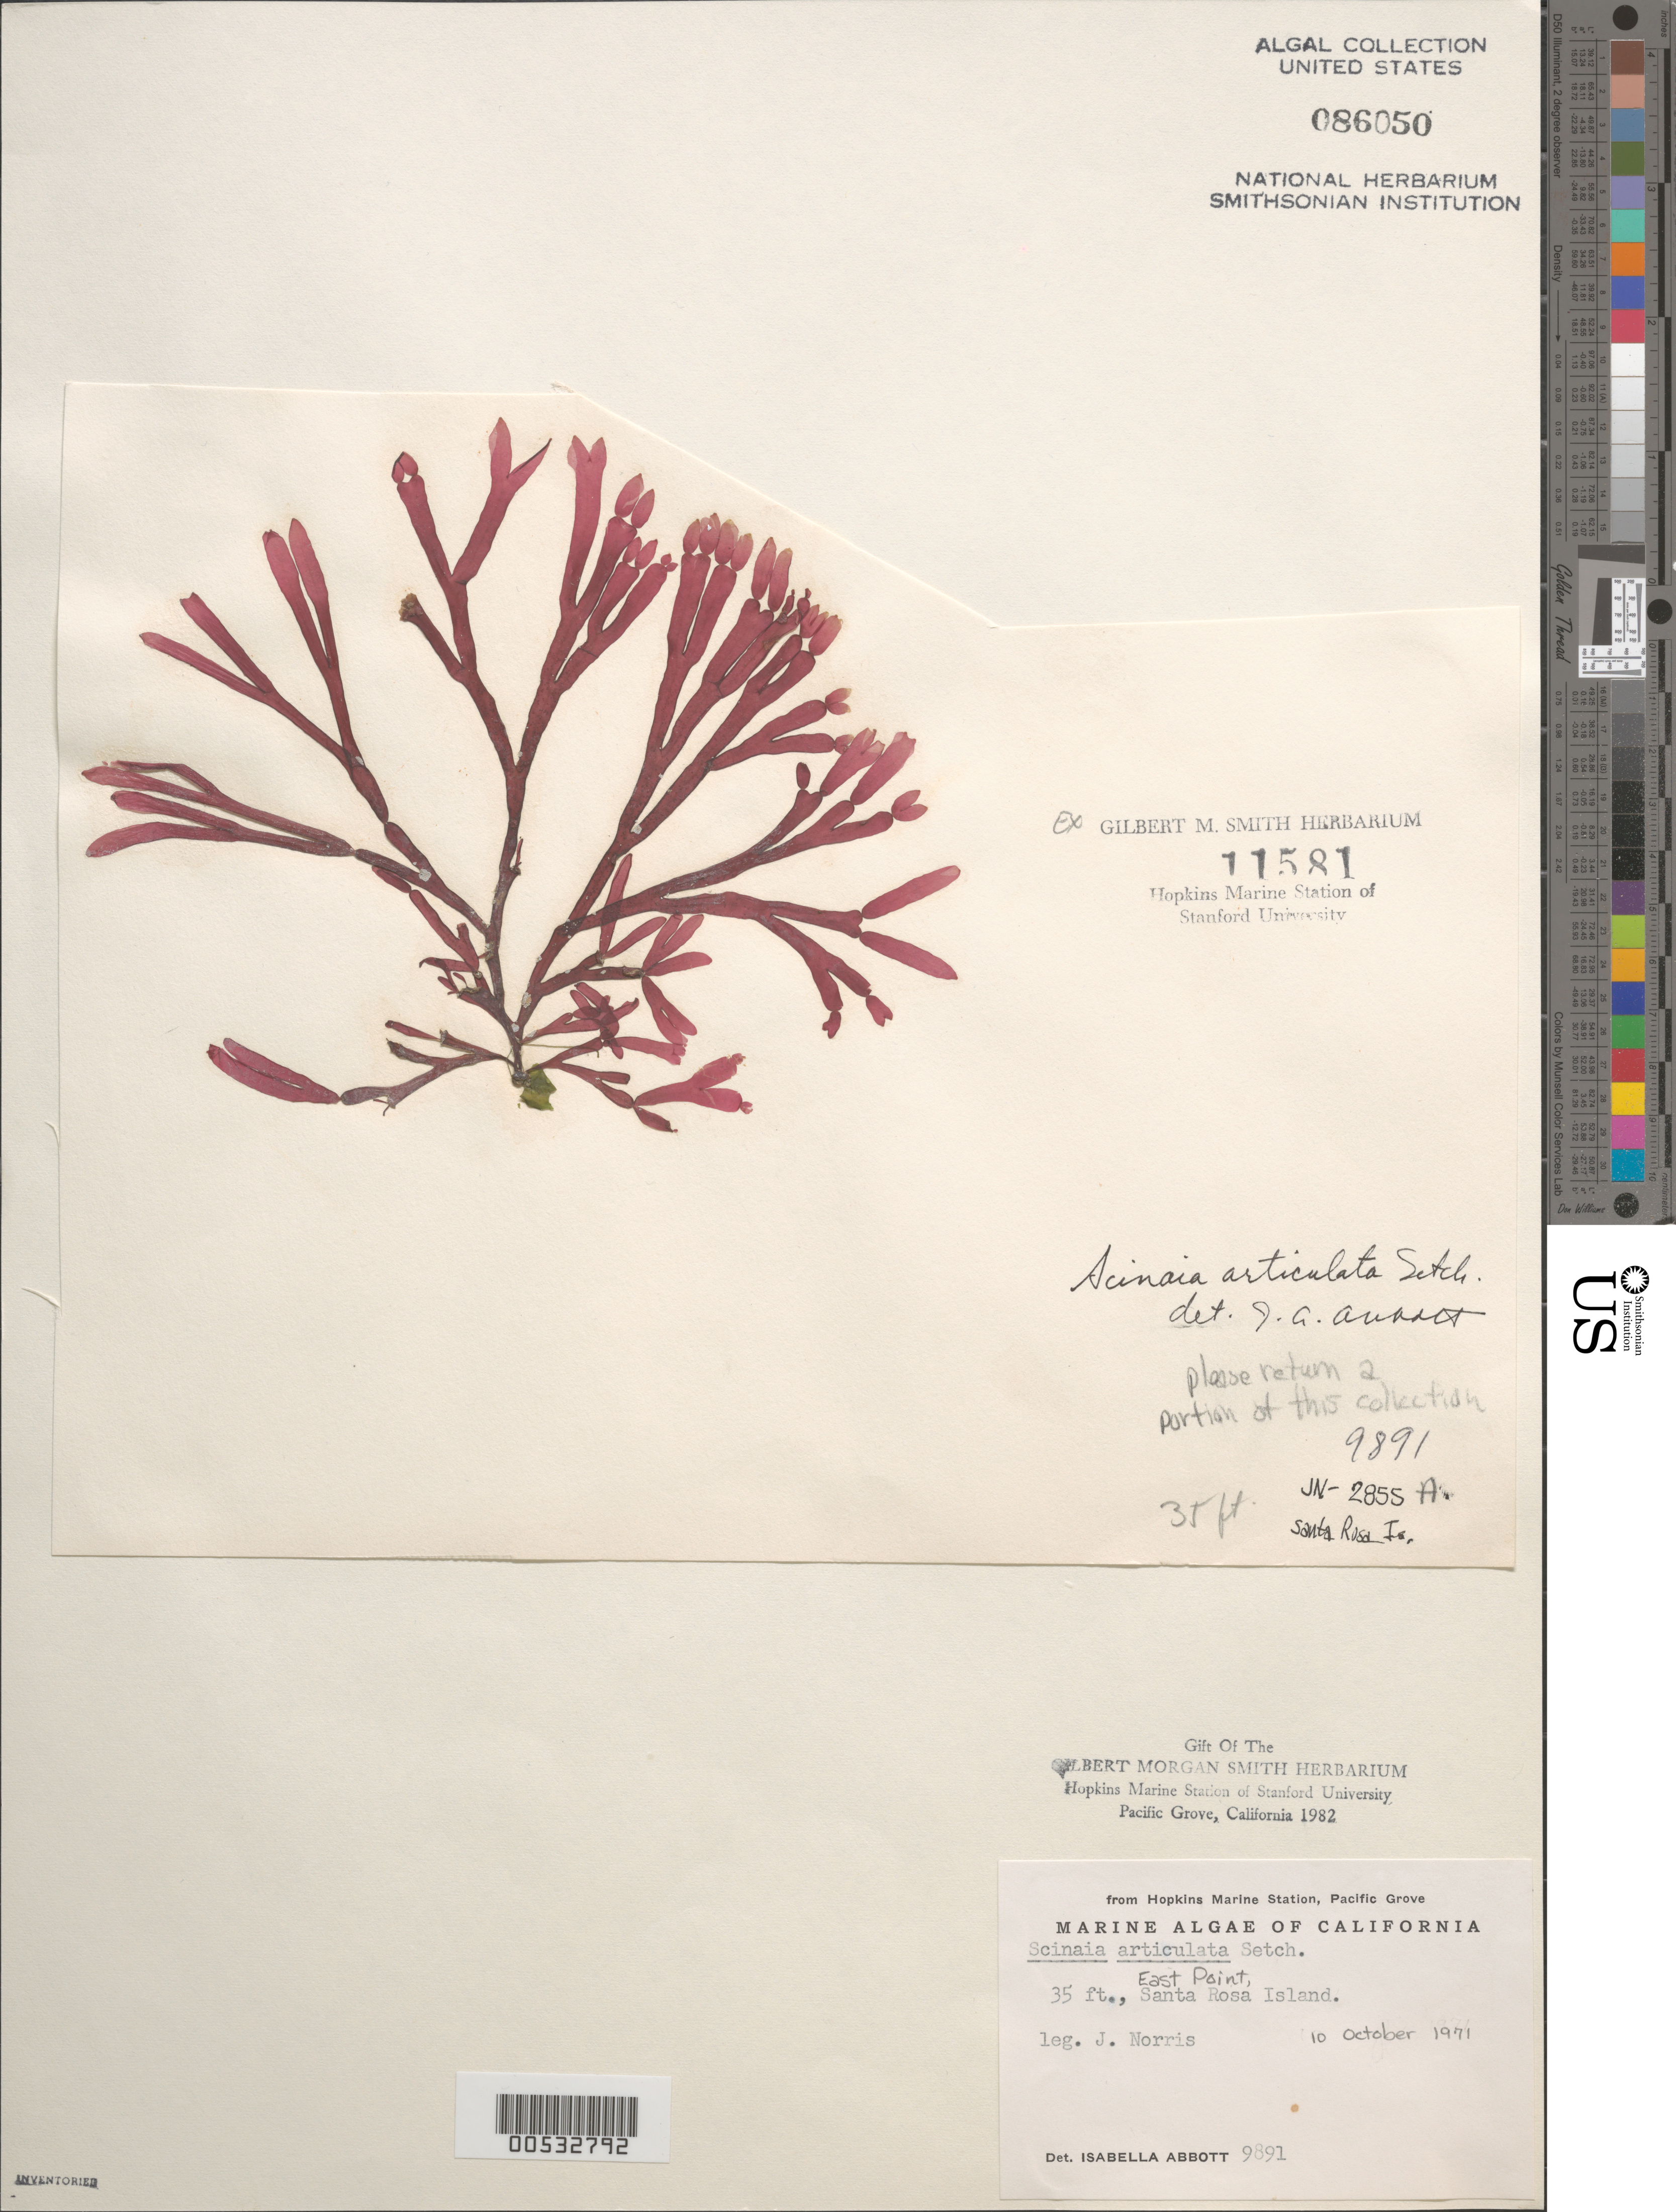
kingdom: Plantae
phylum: Rhodophyta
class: Florideophyceae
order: Nemaliales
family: Scinaiaceae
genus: Scinaia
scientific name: Scinaia johnstoniae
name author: Setch.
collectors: J. N. Norris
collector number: JN-2855 & IAA 9891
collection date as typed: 10 Oct 1971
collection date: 1971-10-10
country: United States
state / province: California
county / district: Santa Barbara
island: Santa Rosa Island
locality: East Point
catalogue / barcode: US 86050